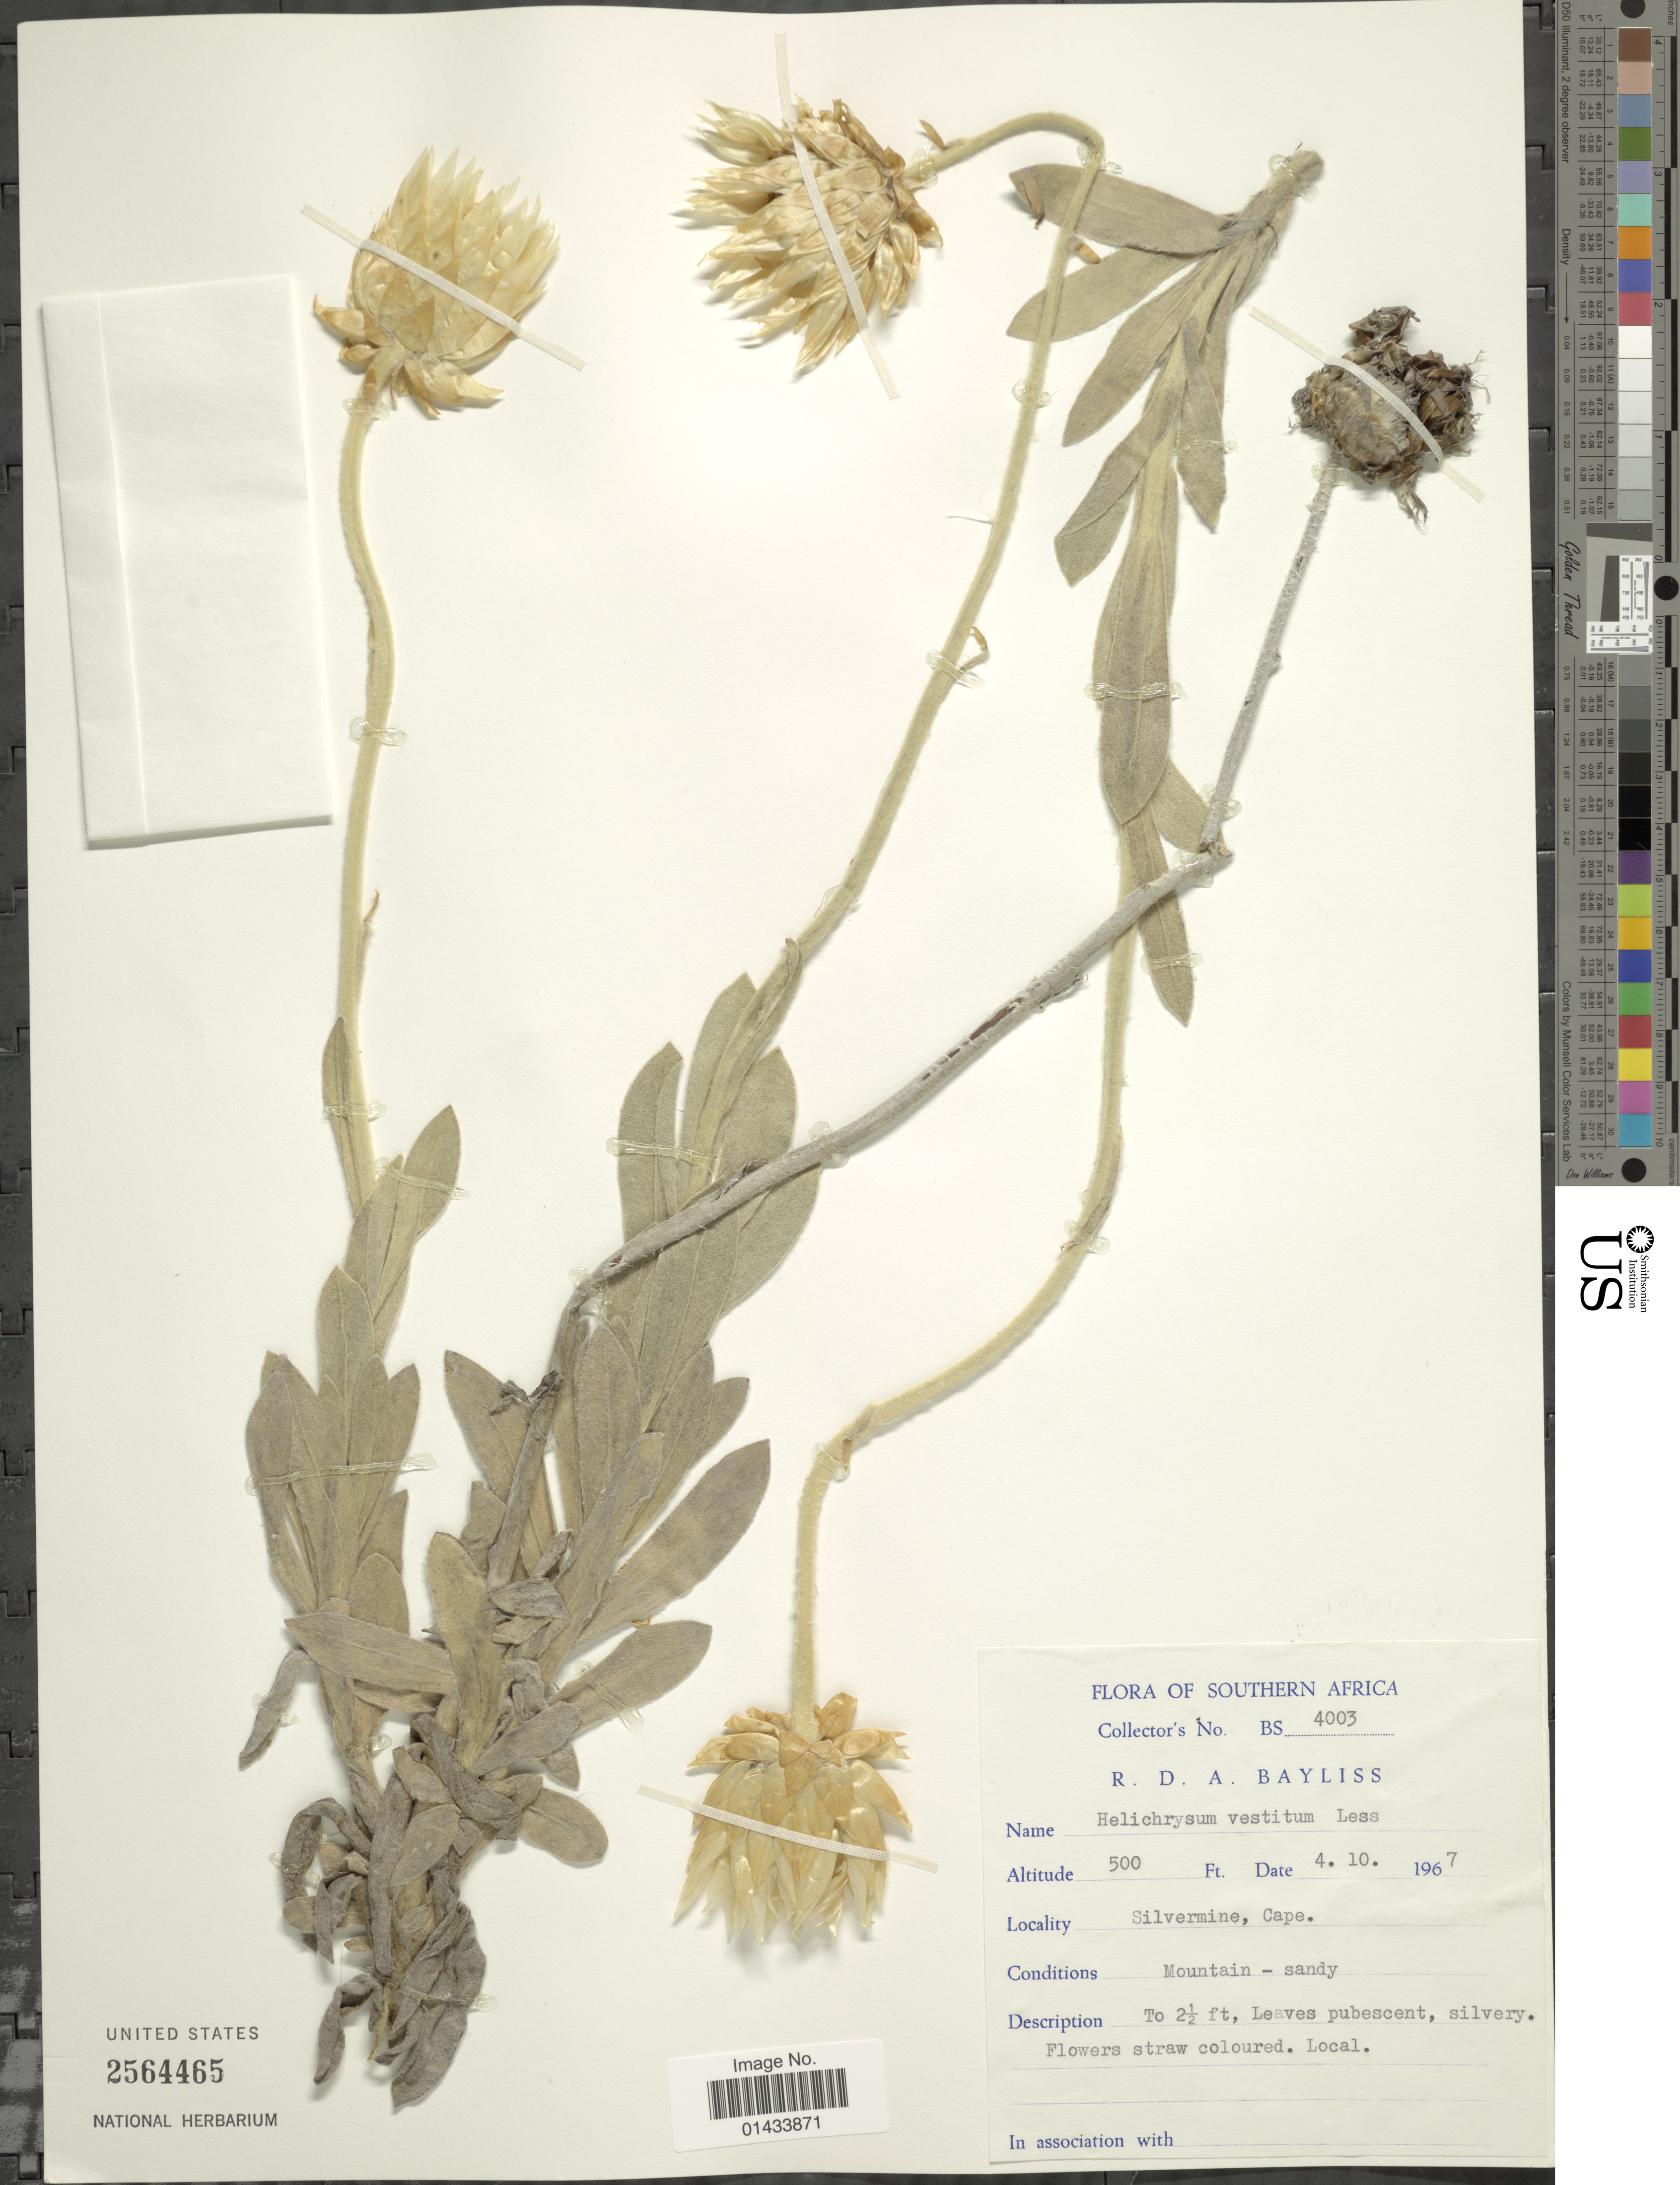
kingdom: Plantae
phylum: Tracheophyta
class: Magnoliopsida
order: Asterales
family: Asteraceae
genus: Helichrysum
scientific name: Helichrysum vestitum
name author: Willd.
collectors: R. Bayliss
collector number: BS 4003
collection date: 1967-10-04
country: South Africa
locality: Southern Africa, Silvermine, Cape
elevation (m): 152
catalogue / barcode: US 2564465